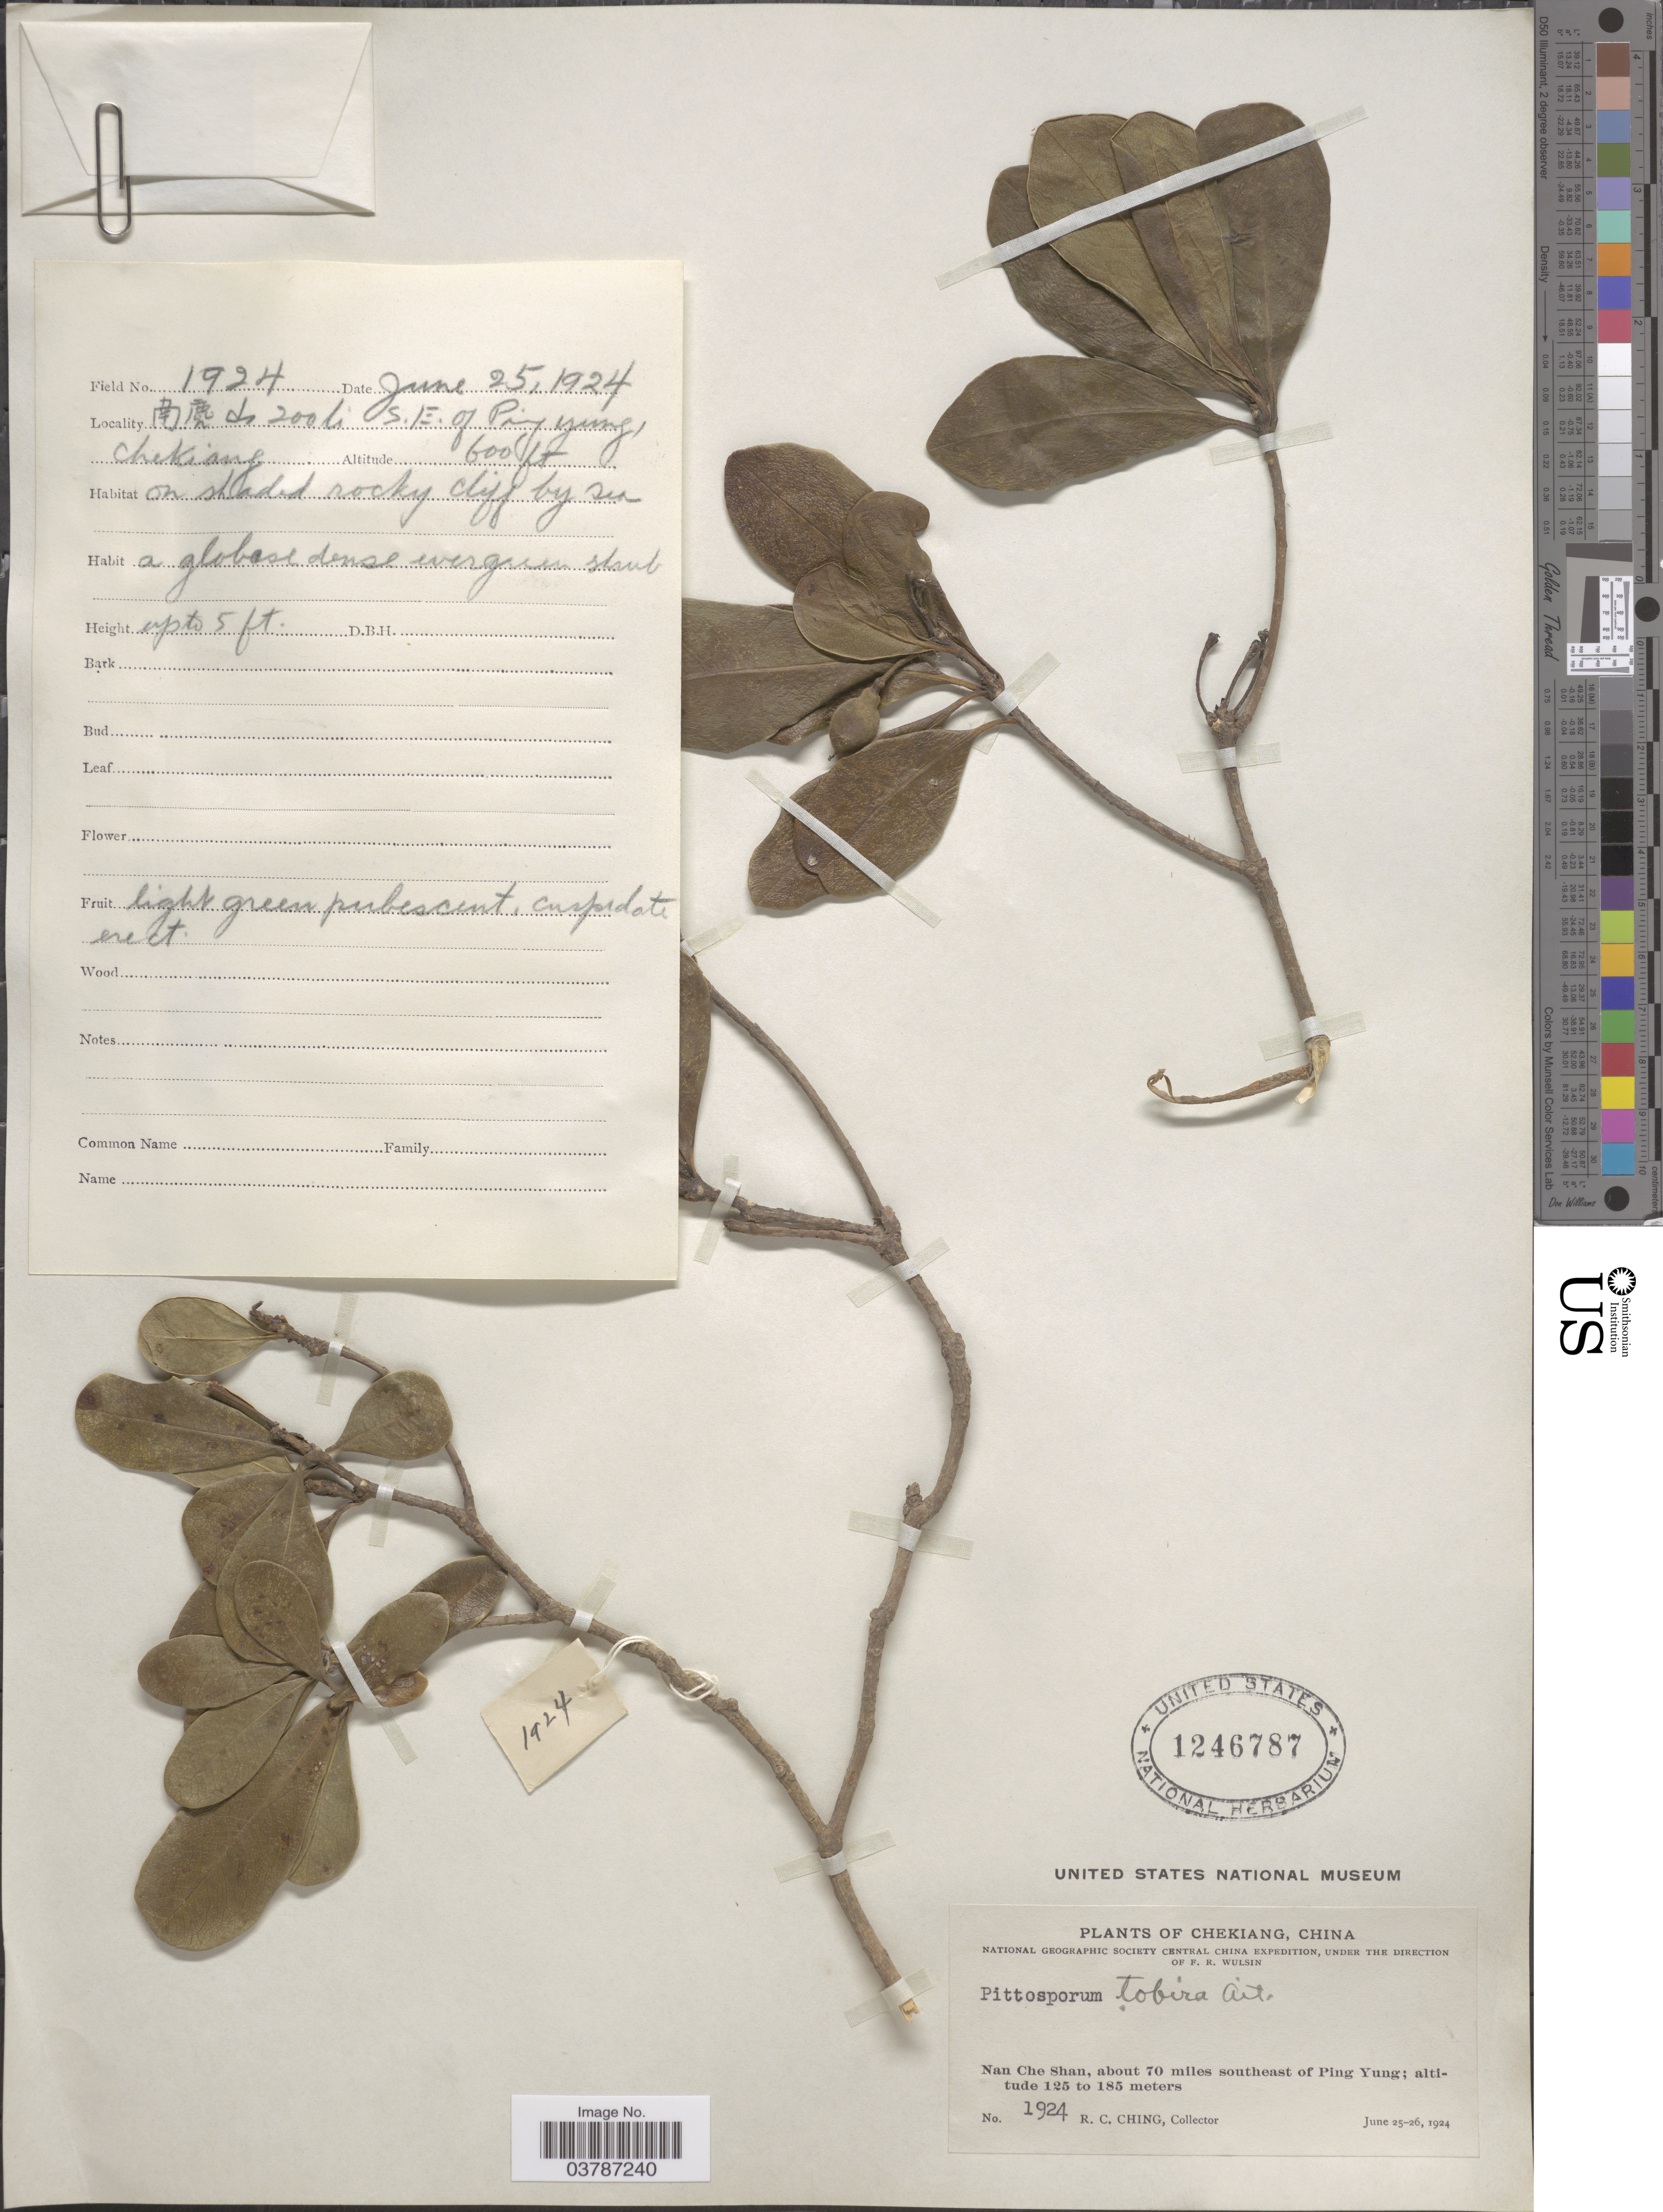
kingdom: Plantae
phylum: Tracheophyta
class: Magnoliopsida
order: Apiales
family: Pittosporaceae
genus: Pittosporum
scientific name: Pittosporum tobira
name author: (Thunb.) W.T. Aiton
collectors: R. C. Ching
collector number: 1924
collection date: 1924-06-25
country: China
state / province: Zhejiang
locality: Chekiang. Nan Che Shan, about 70 miles southeast of Ping Yung. X 200 li S.E. of Ping Yung.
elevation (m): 183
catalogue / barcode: US 1246787